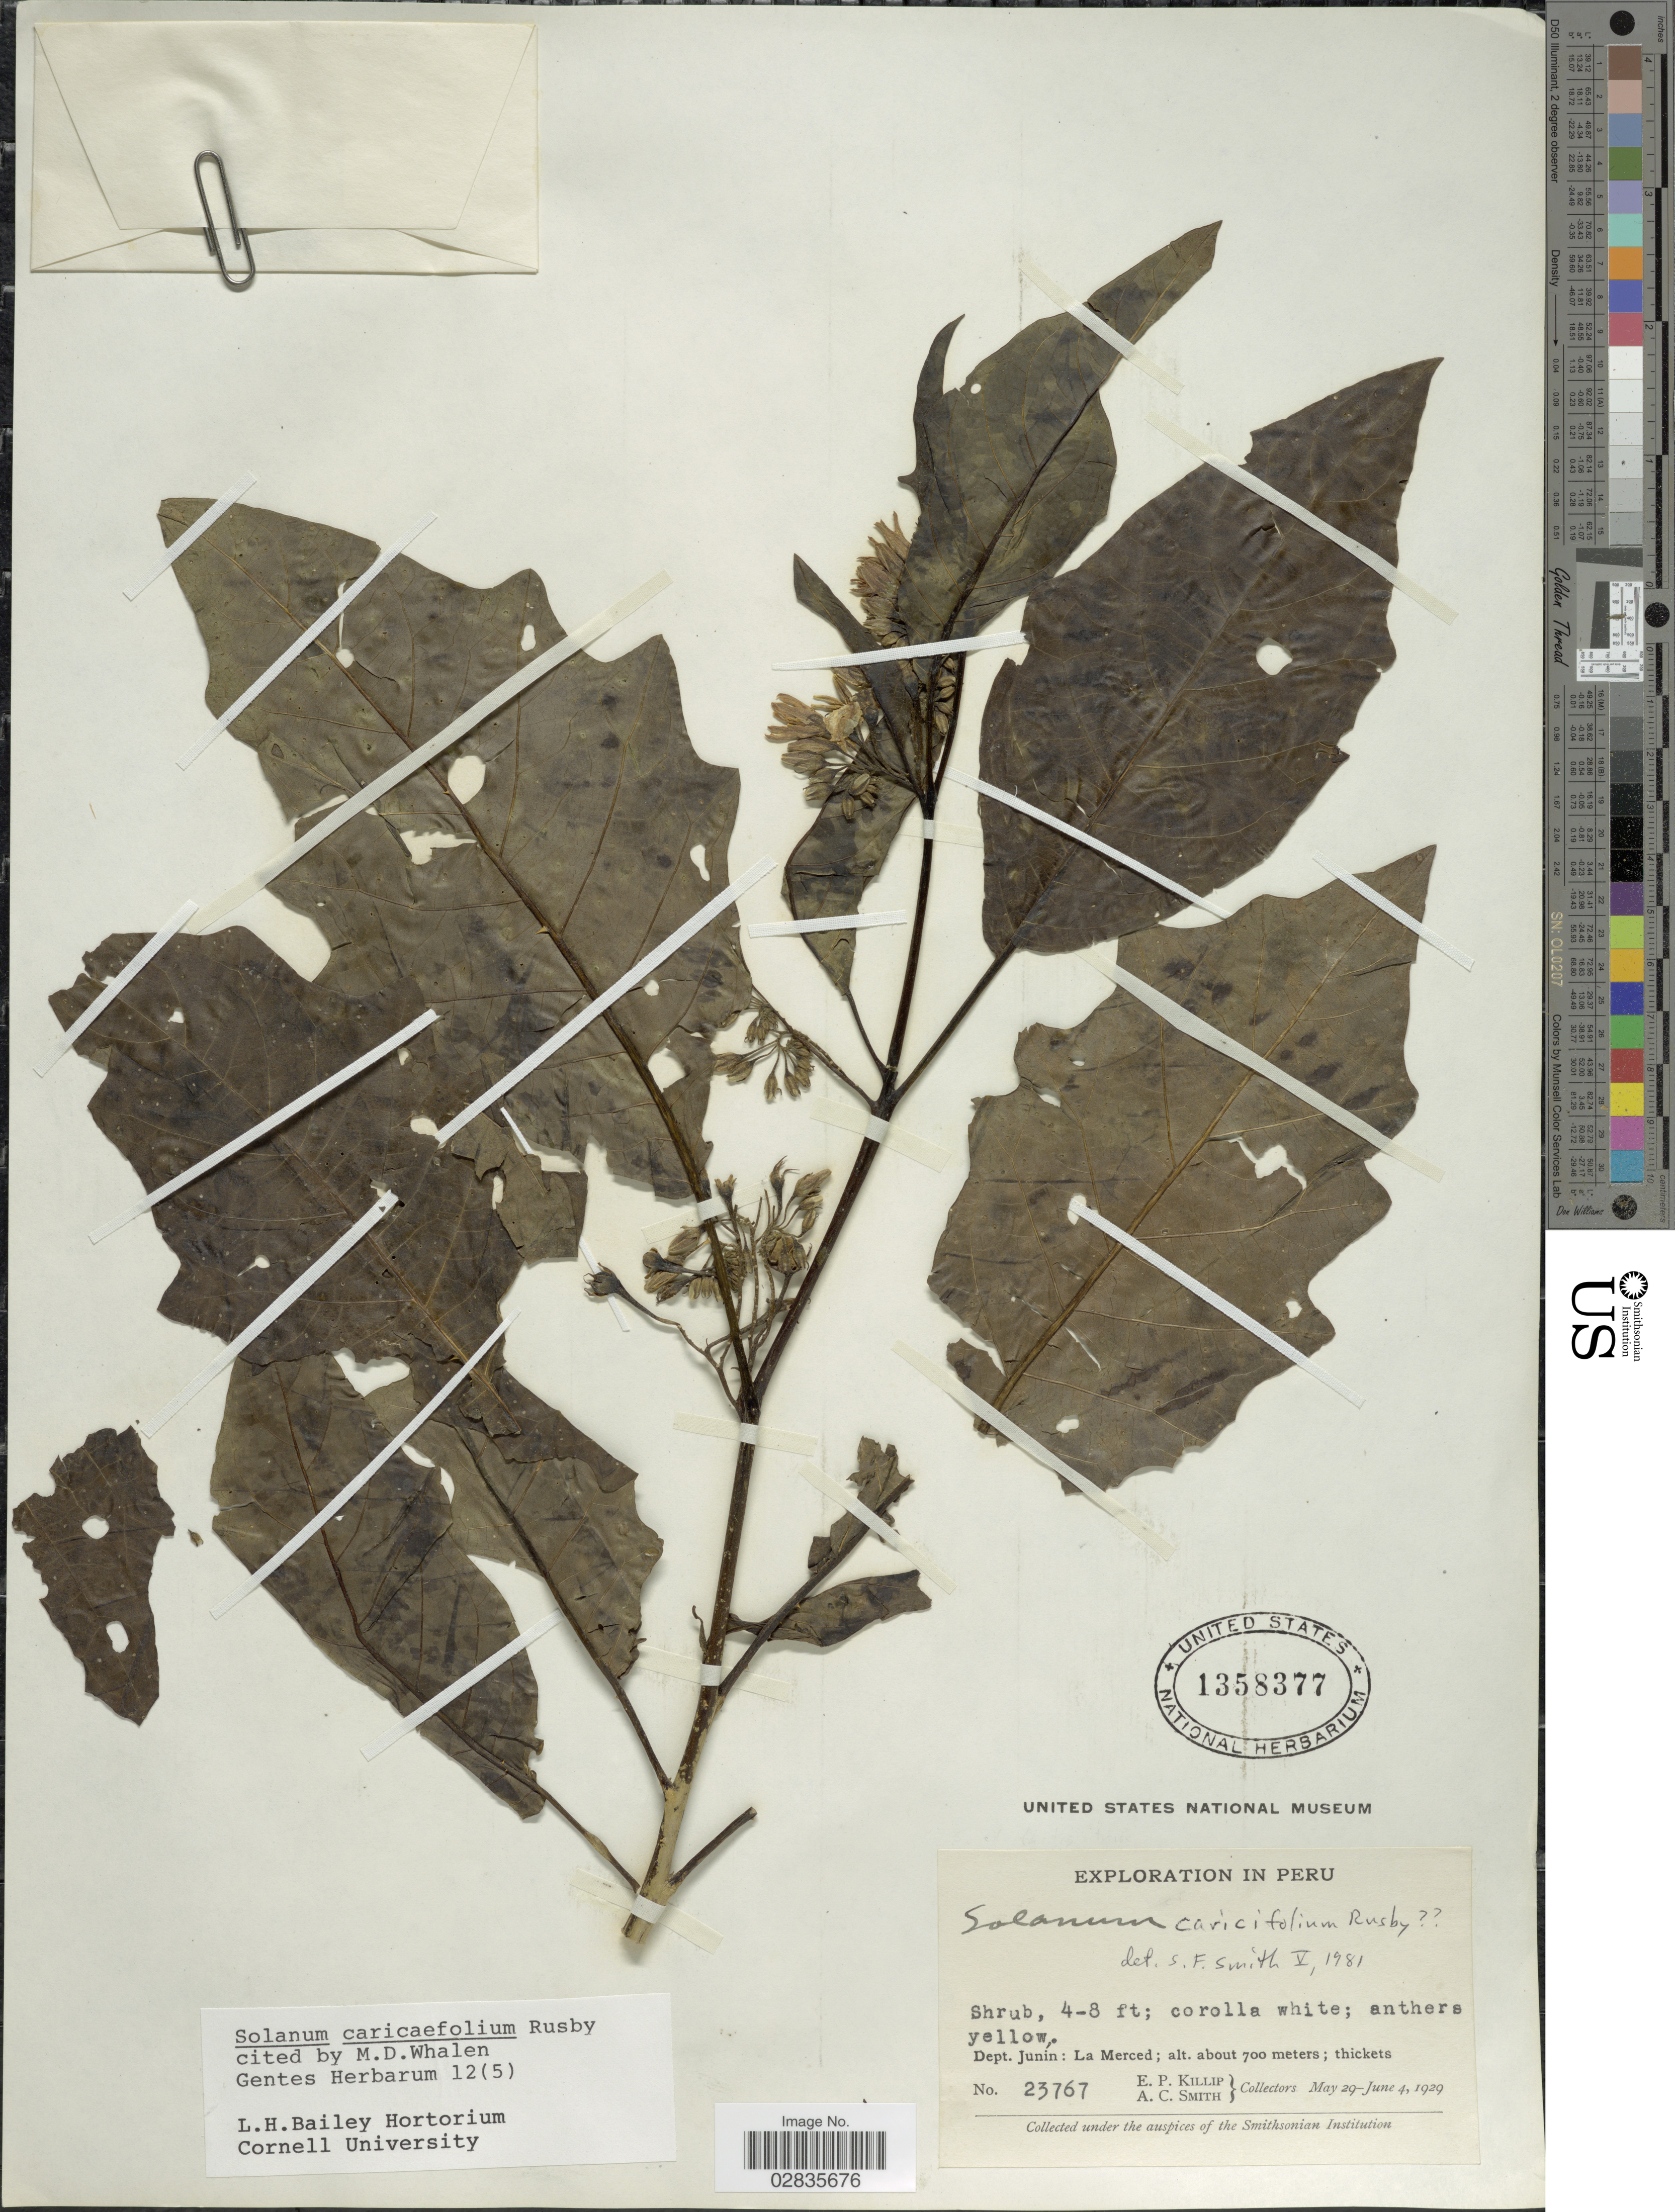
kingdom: Plantae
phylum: Tracheophyta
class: Magnoliopsida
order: Solanales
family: Solanaceae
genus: Solanum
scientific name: Solanum caricaefolium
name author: Rusby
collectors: E. P. Killip & A. C. Smith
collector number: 23767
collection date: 1929-05-29/1929-06-04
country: Peru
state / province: Junín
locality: Dept. Junín: La Merced.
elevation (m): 700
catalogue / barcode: US 1358377